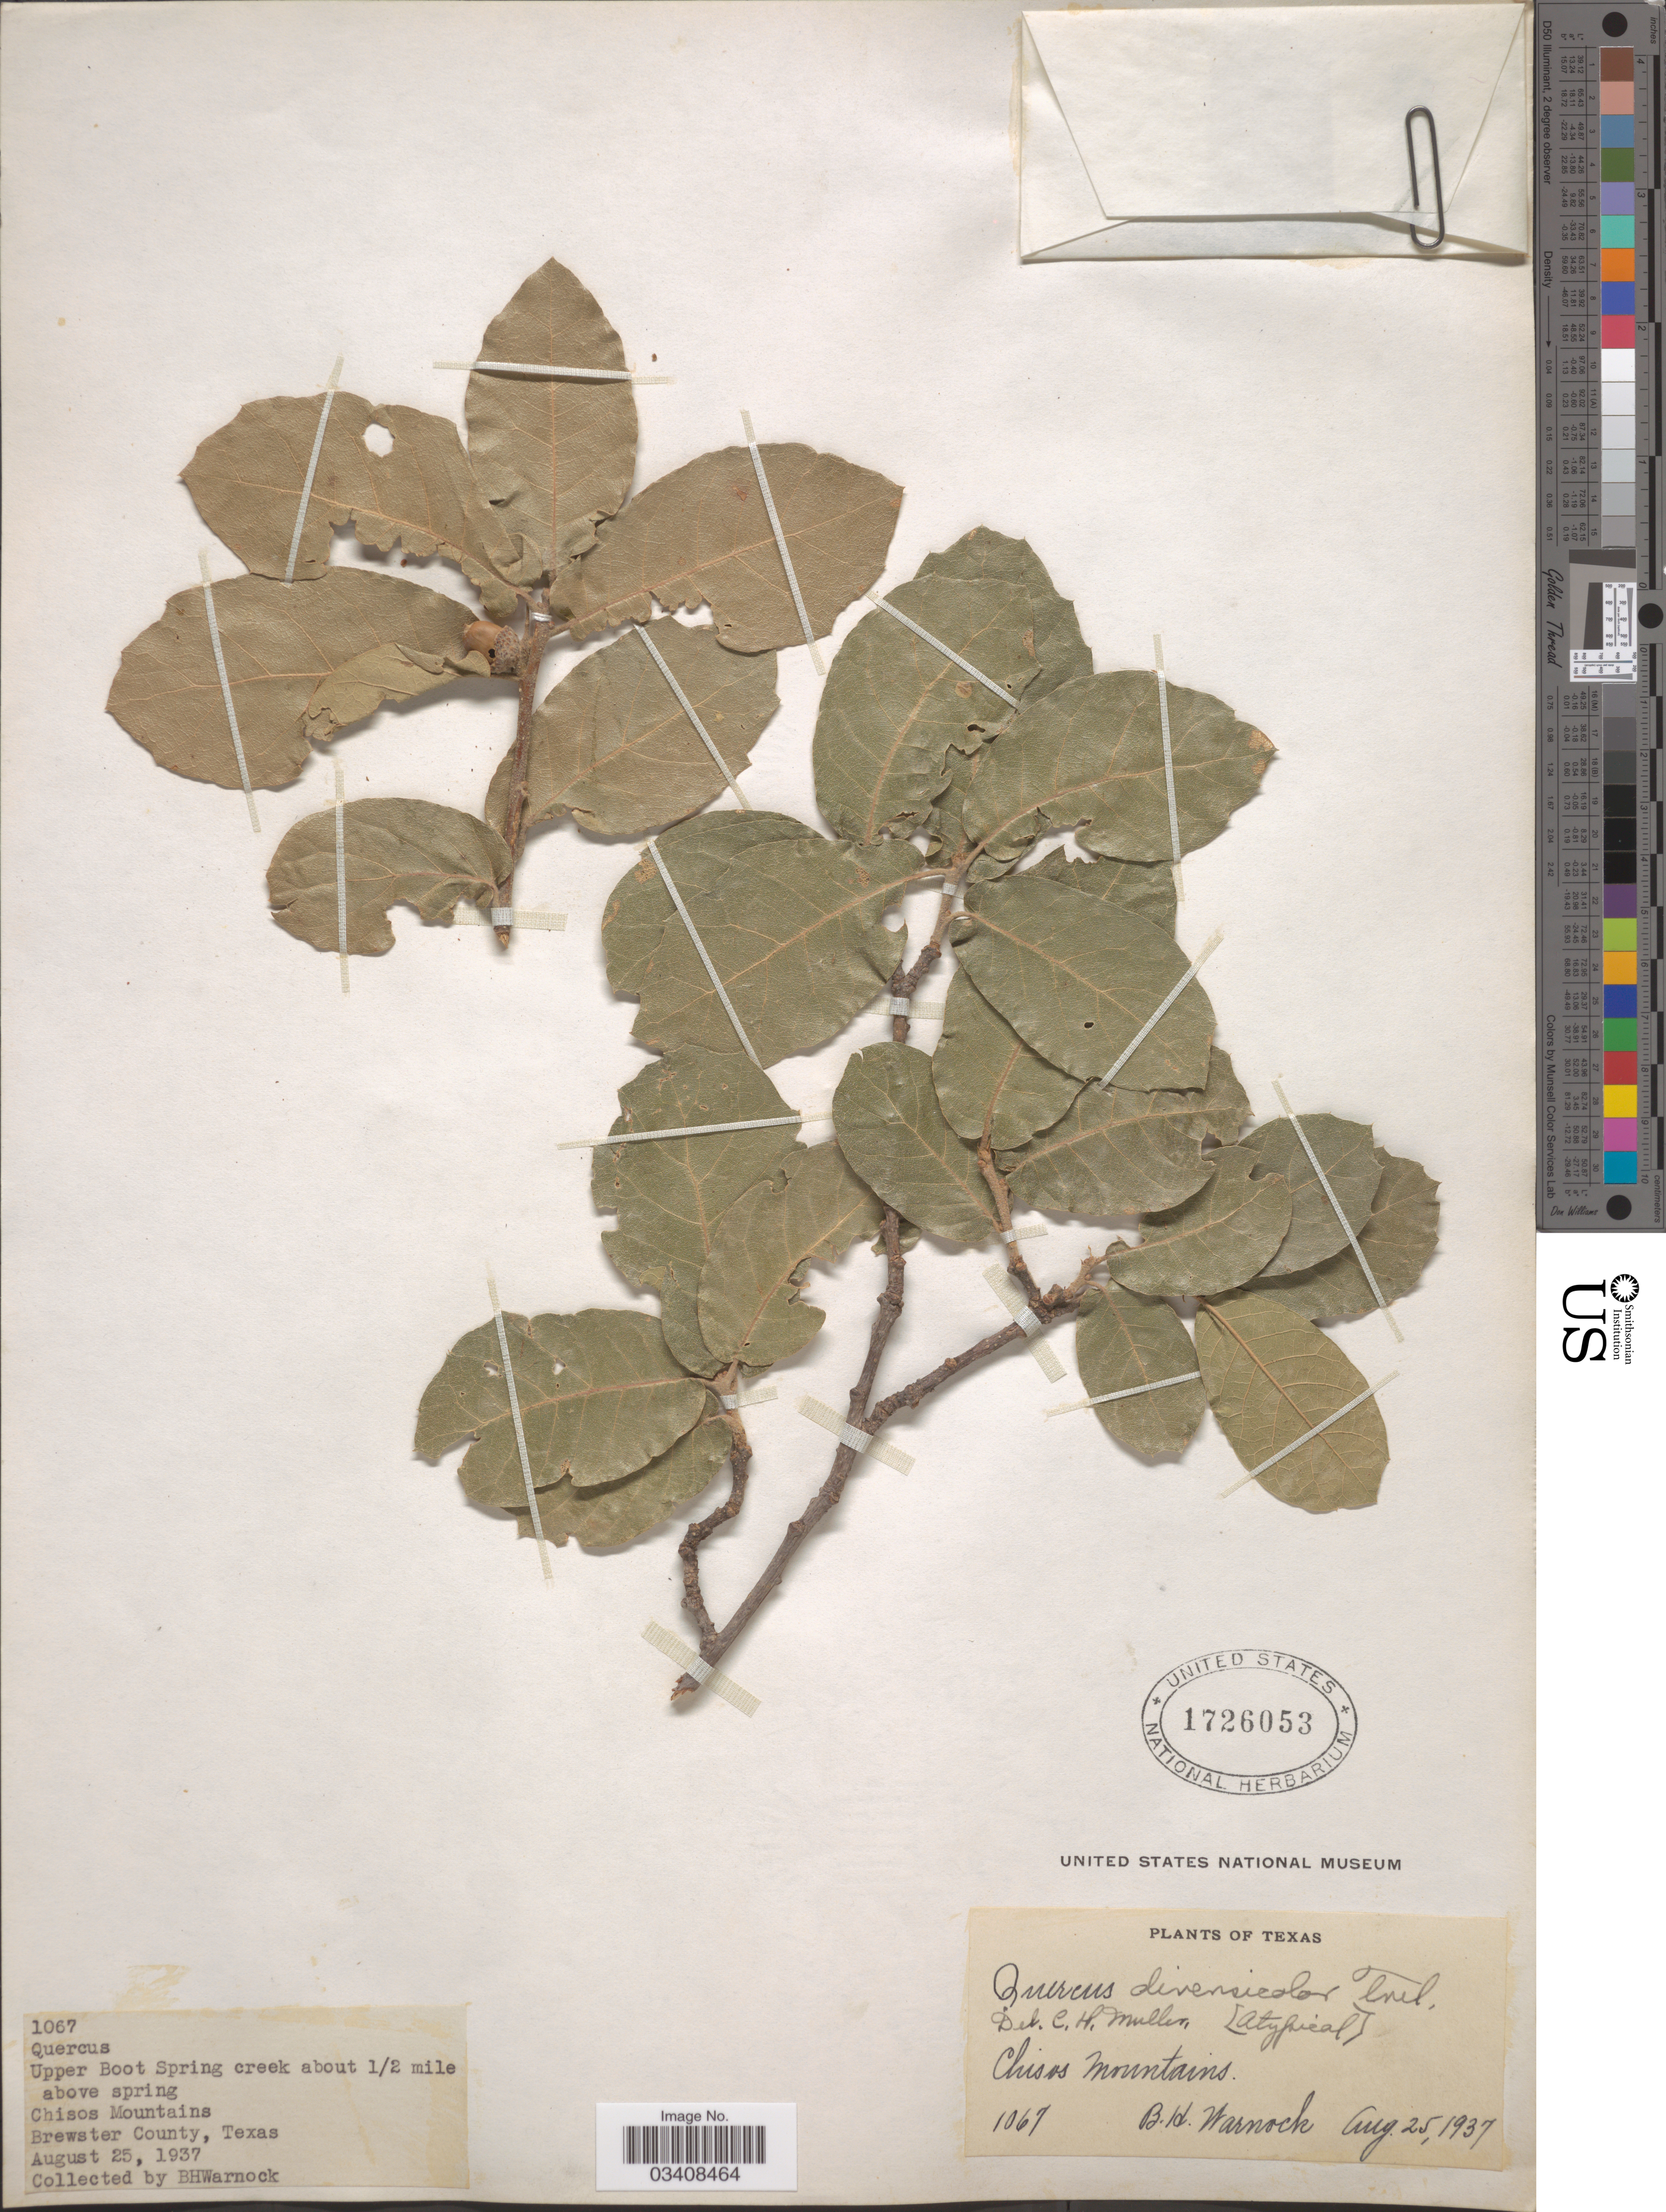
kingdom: Plantae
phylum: Tracheophyta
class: Magnoliopsida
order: Fagales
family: Fagaceae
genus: Quercus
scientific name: Quercus rugosa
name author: Née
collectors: B. H. Warnock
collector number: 1067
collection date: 1937-08-25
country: United States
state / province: Texas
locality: Upper Boot Spring creek about 1/2 mile above spring. Chisos Mountains. Brewster County.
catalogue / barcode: US 1726053